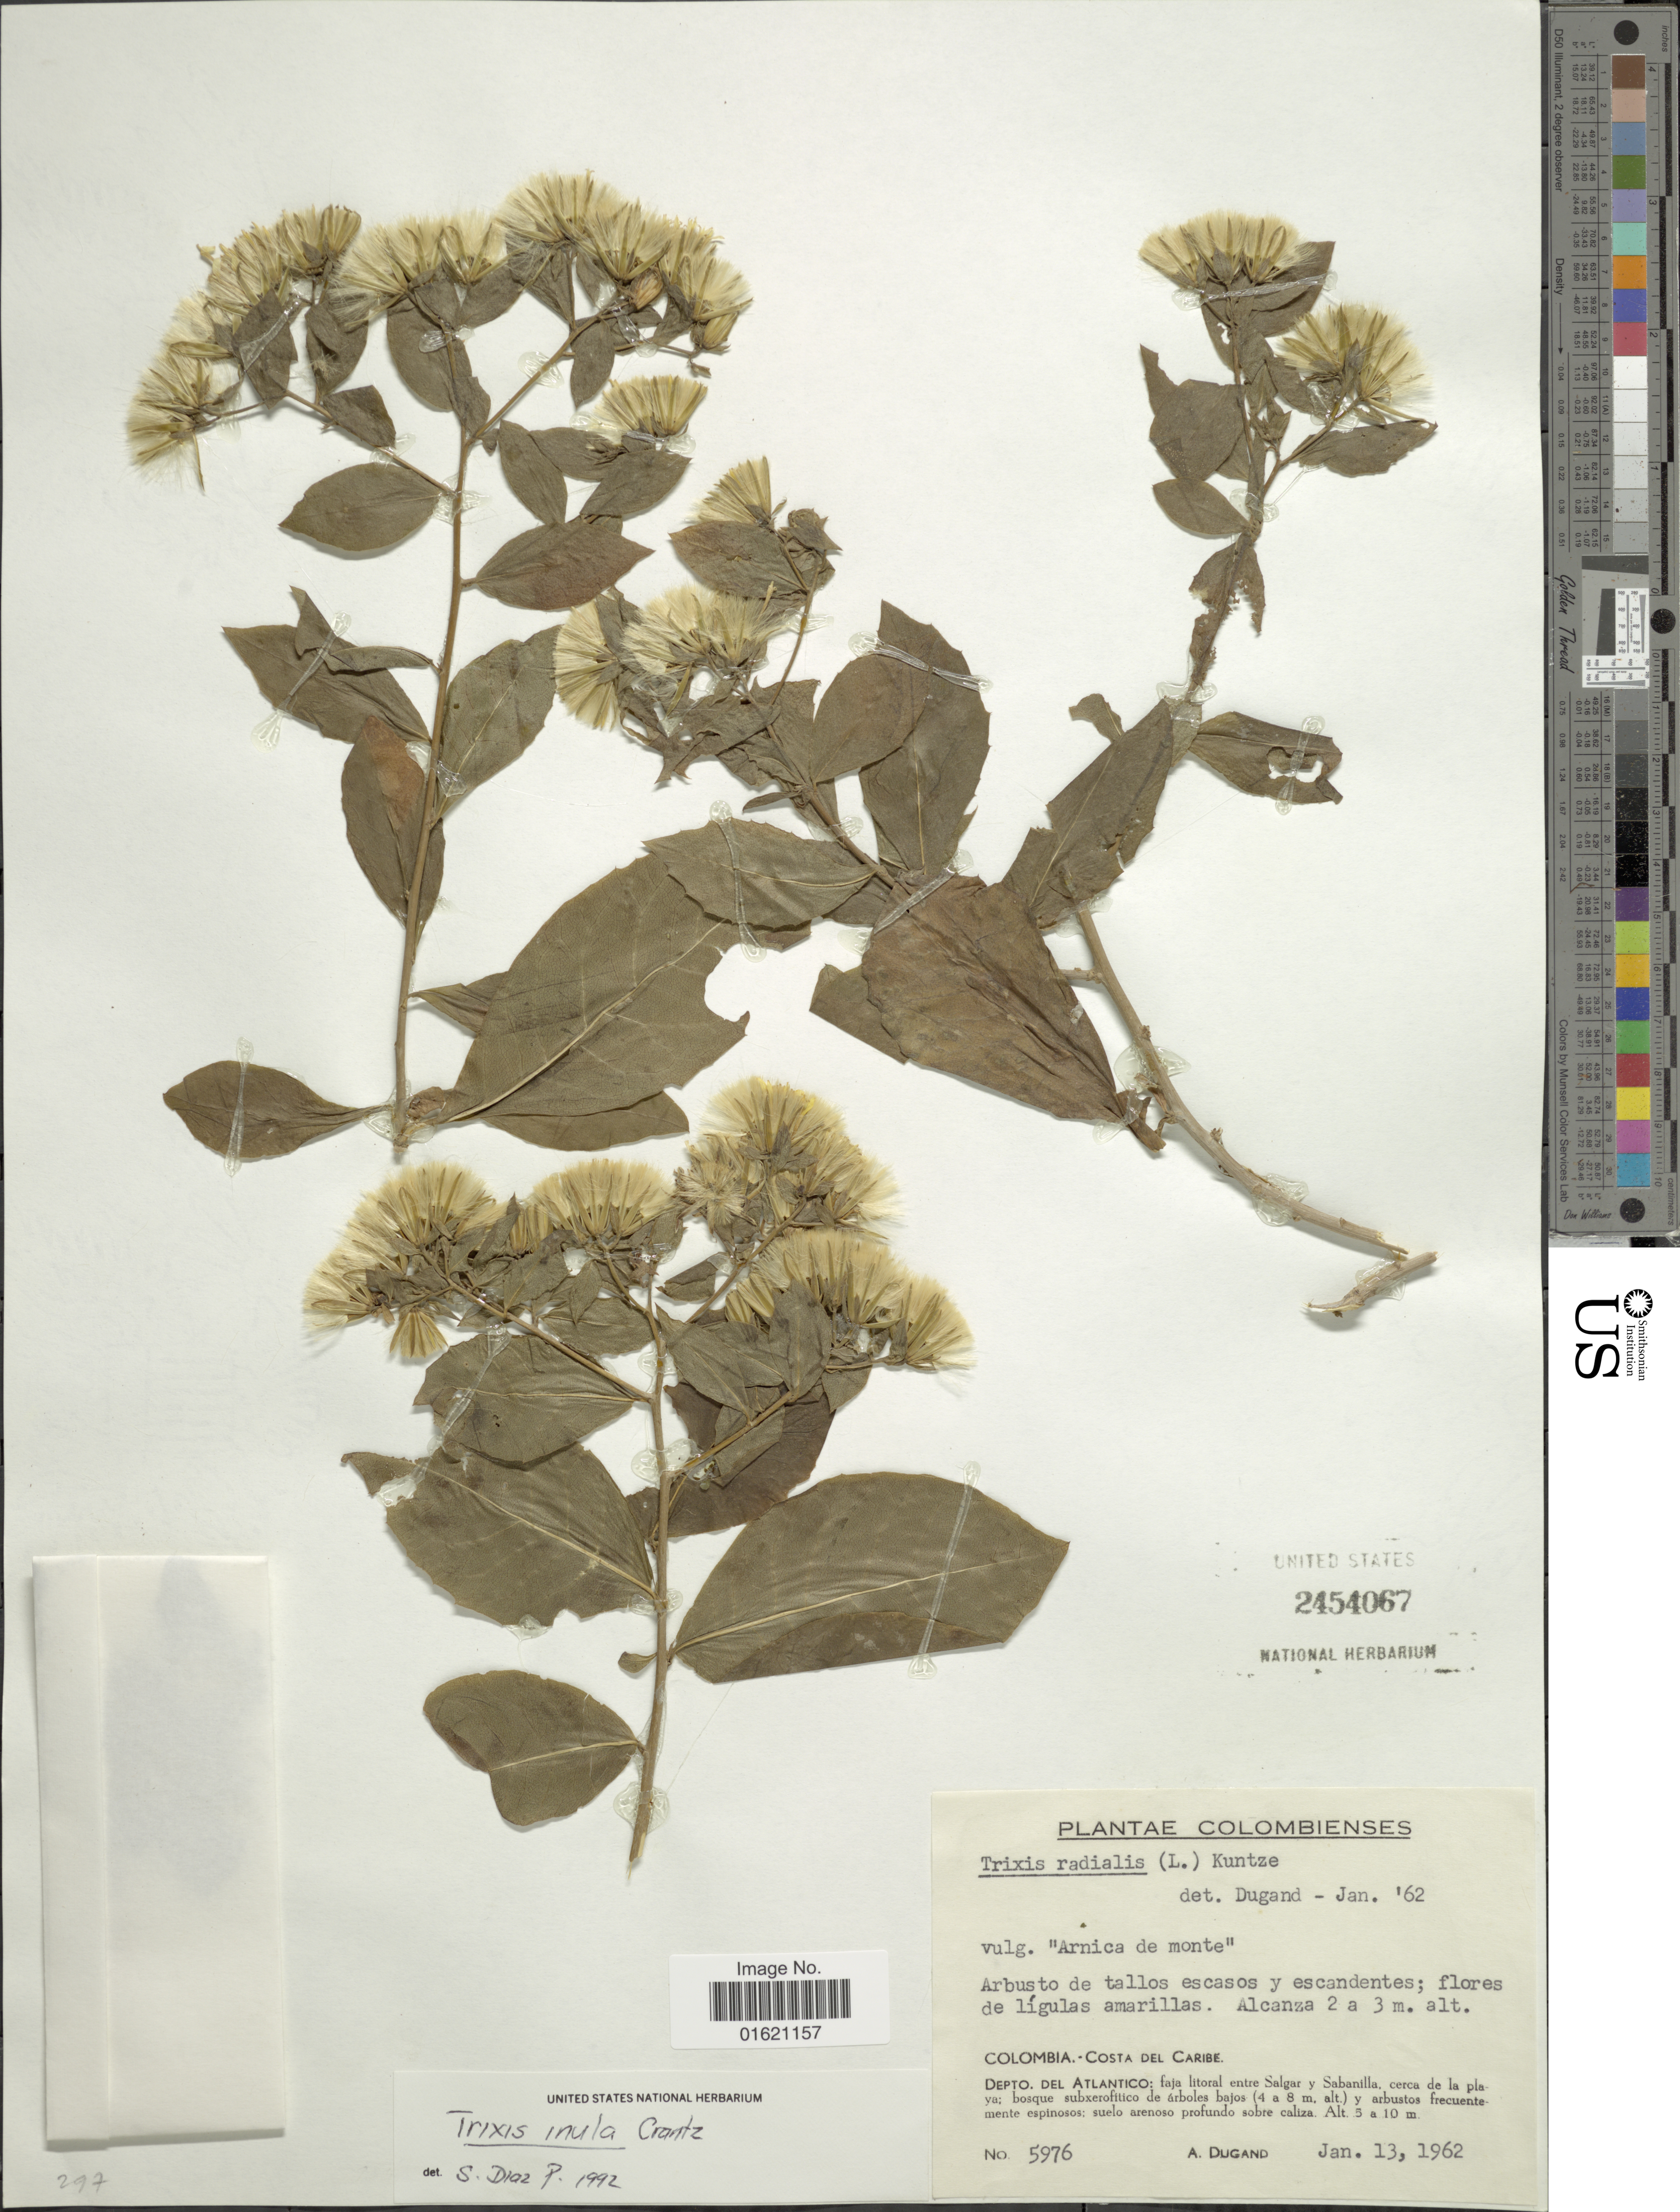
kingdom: Plantae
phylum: Tracheophyta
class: Magnoliopsida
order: Asterales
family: Asteraceae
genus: Trixis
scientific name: Trixis inula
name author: Crantz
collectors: A. Dugand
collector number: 5976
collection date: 1962-01-13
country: Colombia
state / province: Atlántico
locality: Costa del Caribe, faja litoral entre Salgar y Sabanilla, cerca de la playa; bosque subxerofitioc de árboles bajos y arbustos frecuentemente espinosos; suelo arenoso profundo sobre caliza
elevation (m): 5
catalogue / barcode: US 2454067